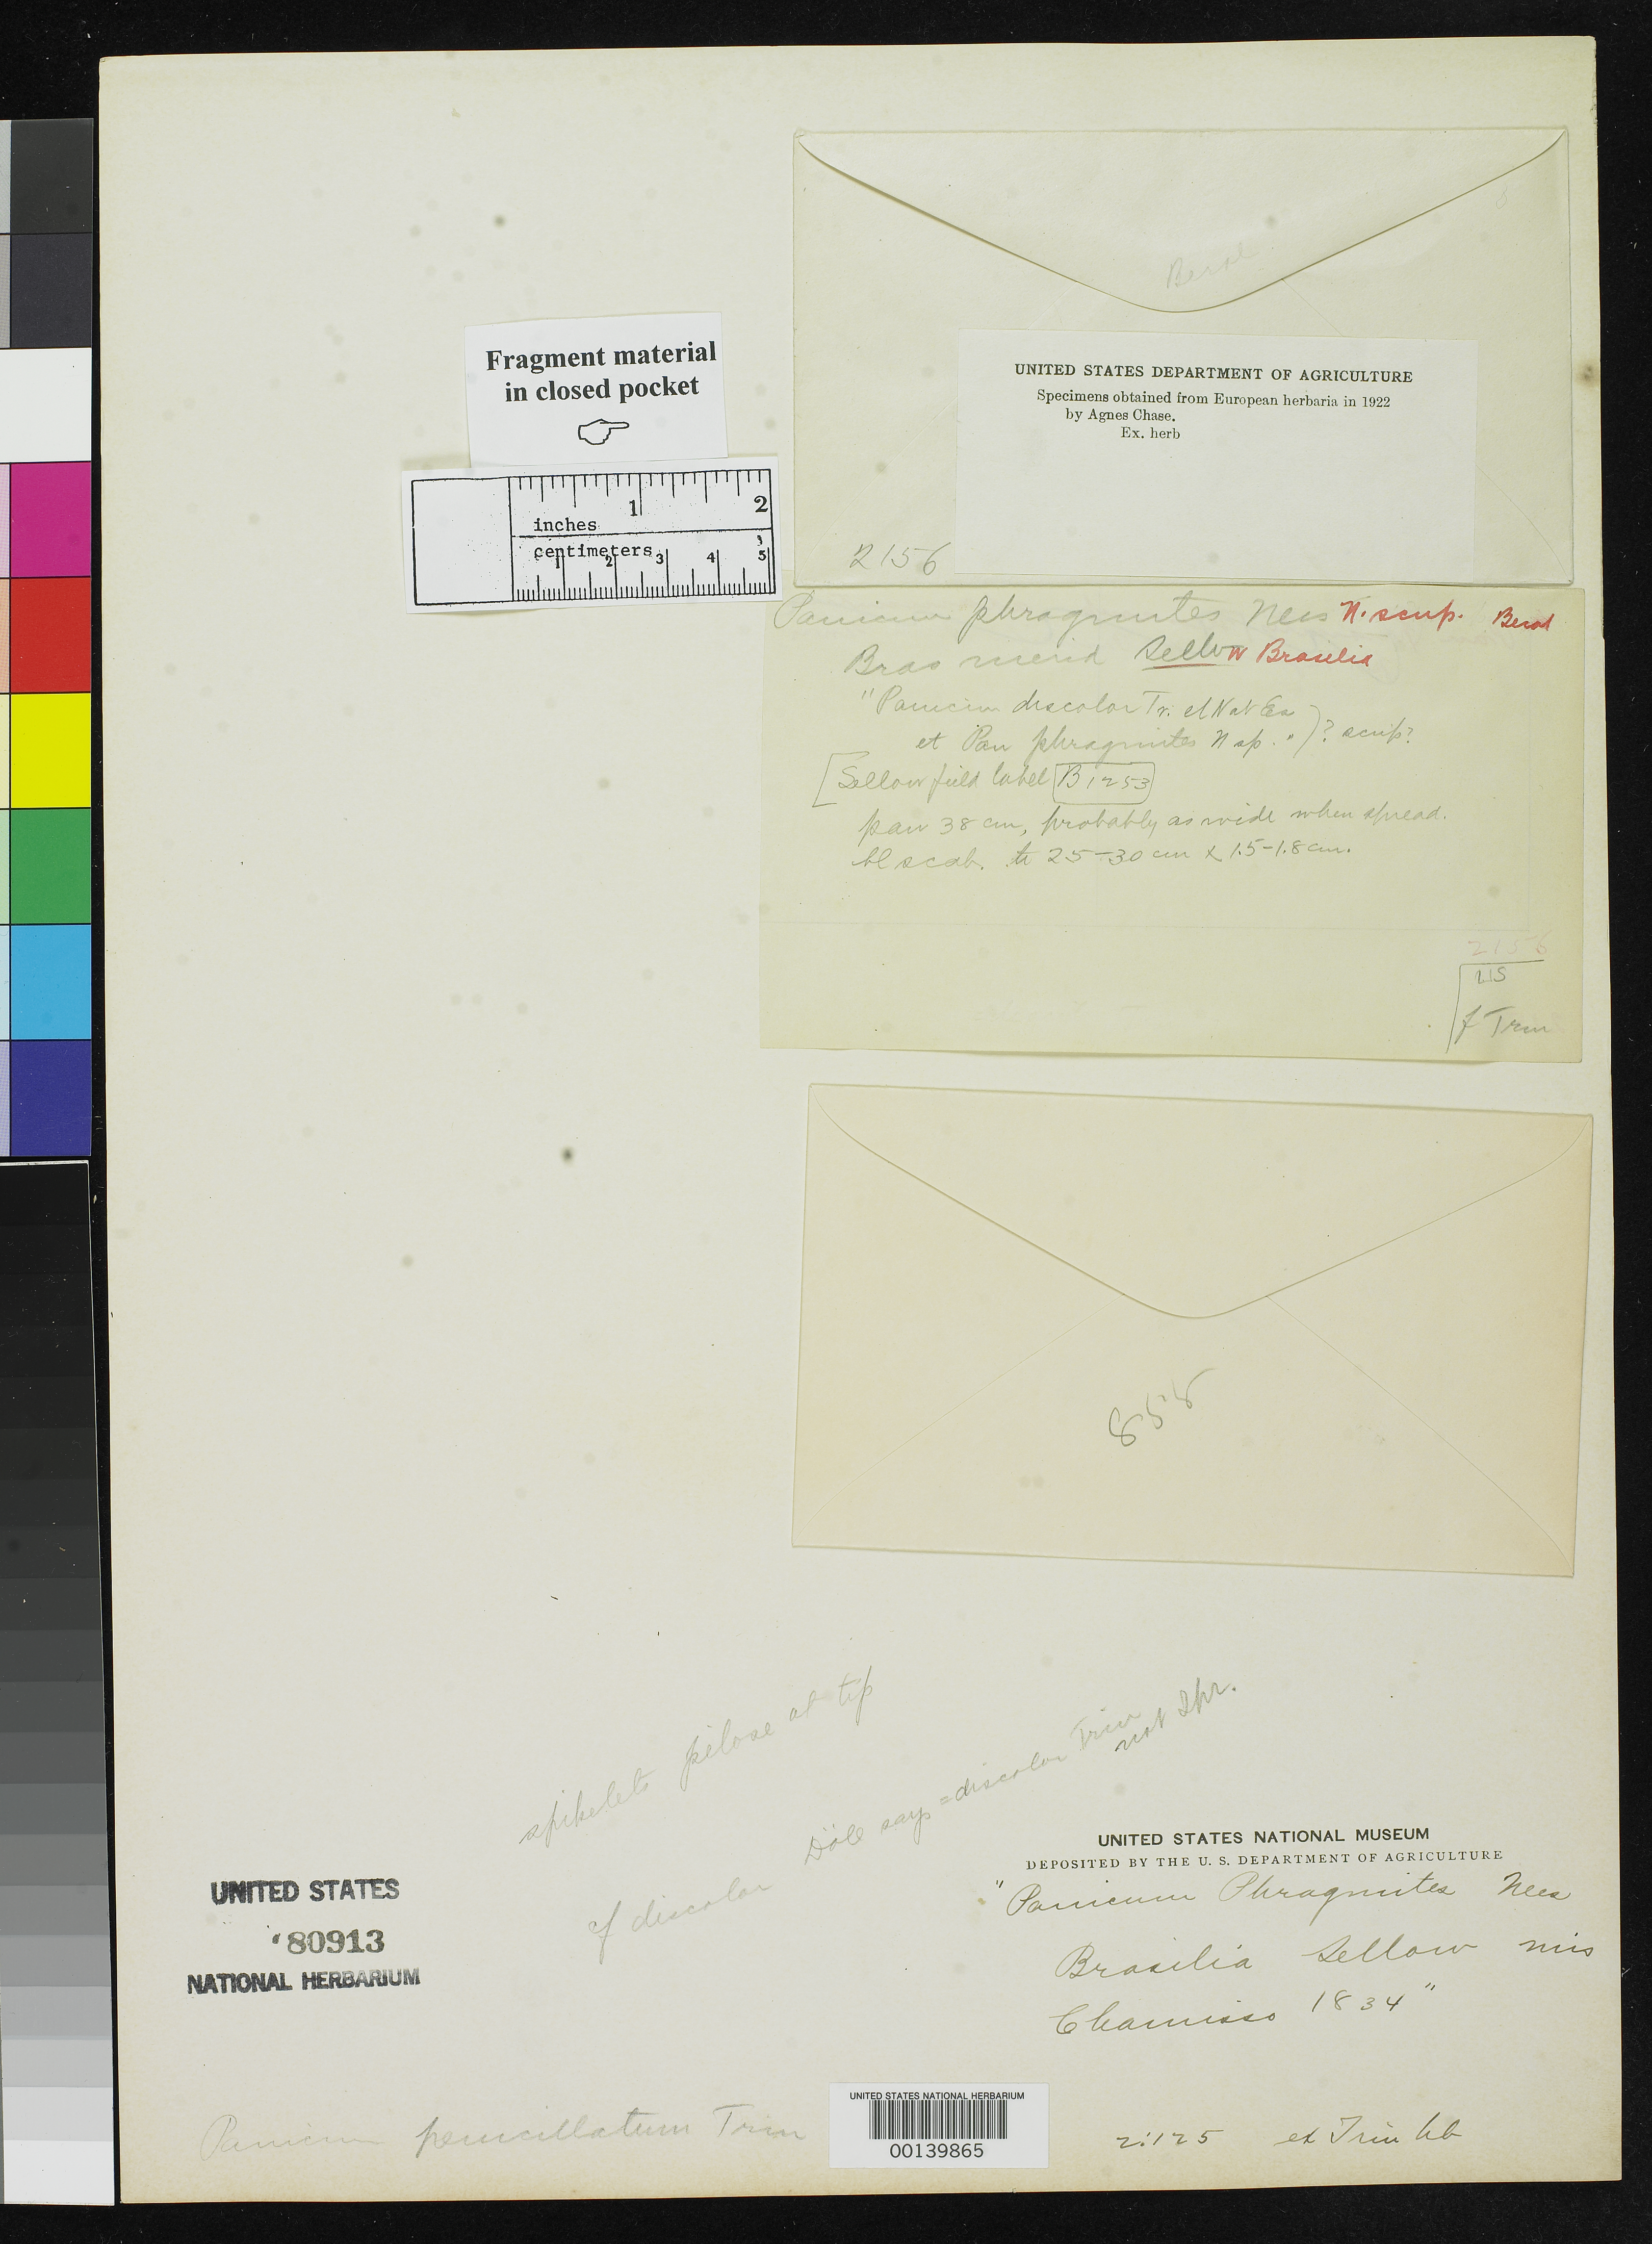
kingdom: Plantae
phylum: Tracheophyta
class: Liliopsida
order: Poales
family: Poaceae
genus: Panicum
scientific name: Panicum phragmites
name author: Nees in Mart.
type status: Type Fragment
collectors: F. Sellow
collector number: B 1253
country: Brazil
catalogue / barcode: US 80913